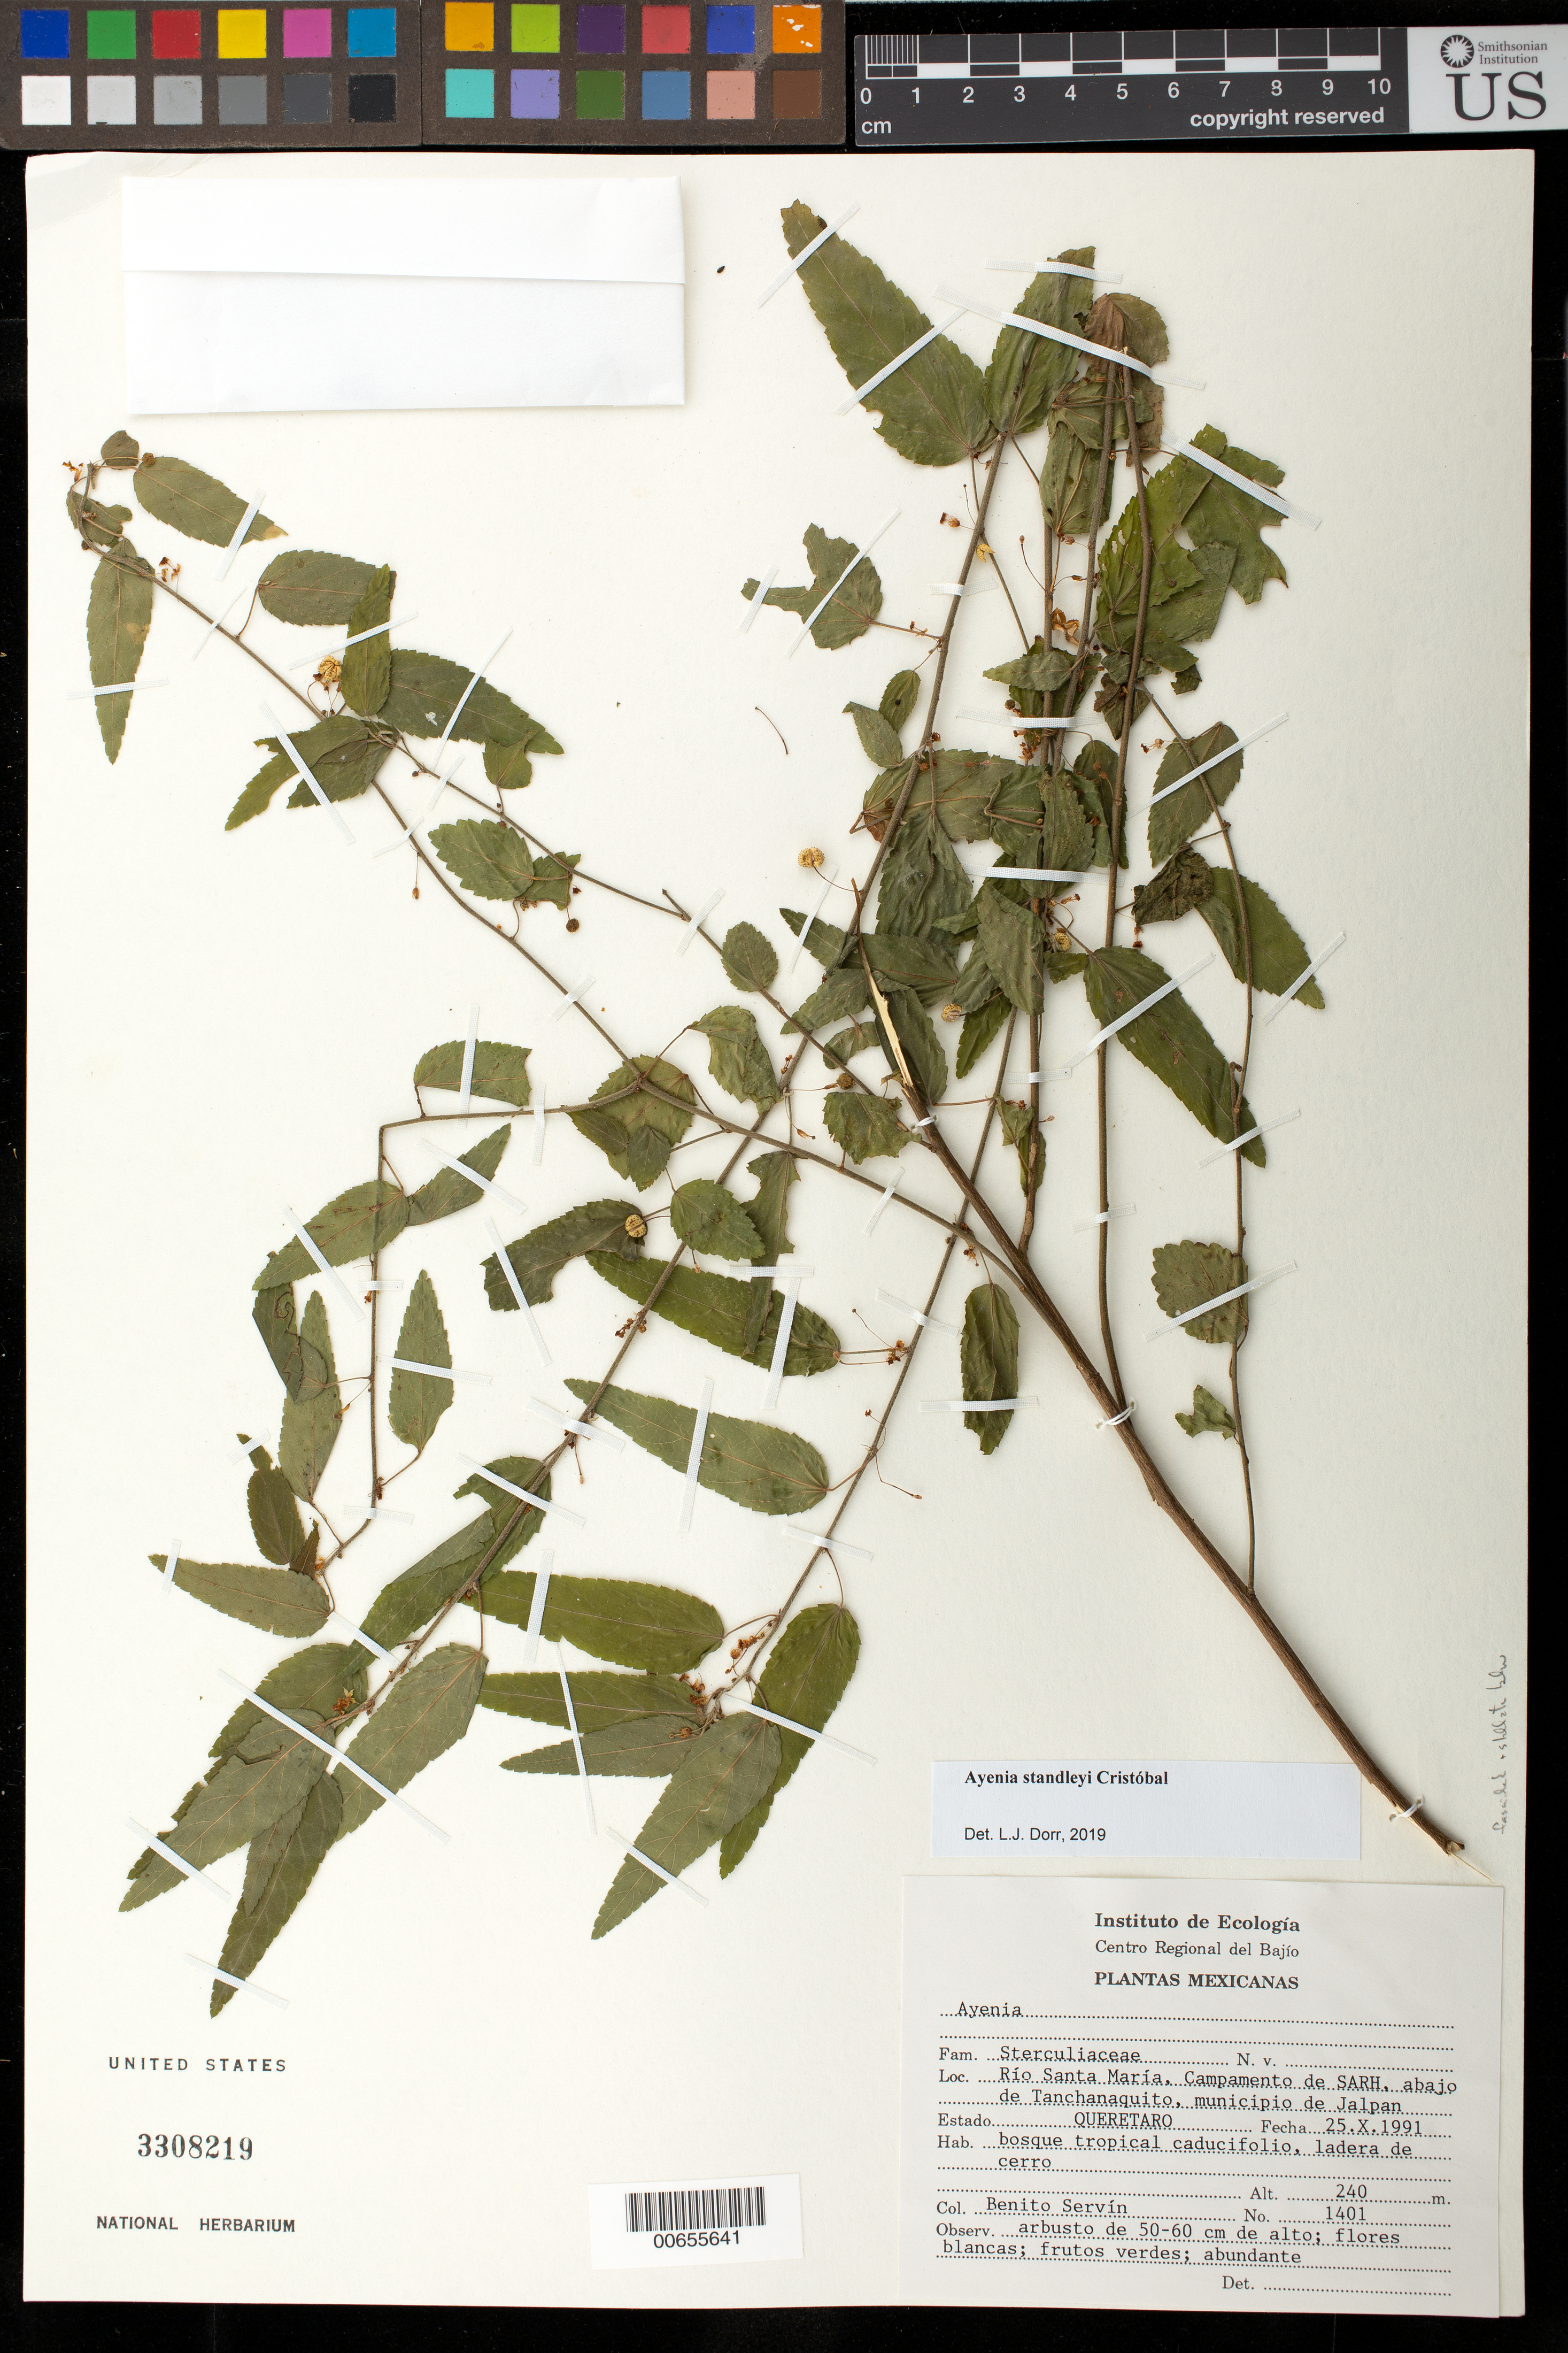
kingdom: Plantae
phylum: Tracheophyta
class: Magnoliopsida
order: Malvales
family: Malvaceae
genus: Ayenia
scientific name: Ayenia standleyi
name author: Cristóbal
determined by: Dorr, L. J., (BOT), Smithsonian Institution - National Museum of Natural History (UNITED STATES)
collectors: B. Servín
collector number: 1401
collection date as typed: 25 Oct 1991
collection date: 1991-10-25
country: Mexico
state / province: Querétaro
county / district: Jalpan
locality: Río Santa María, Campamento de SARH, abajo de Tanchanaquito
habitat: Bosque tropical caducifolio, ladera de cerro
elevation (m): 240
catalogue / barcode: US 3308219